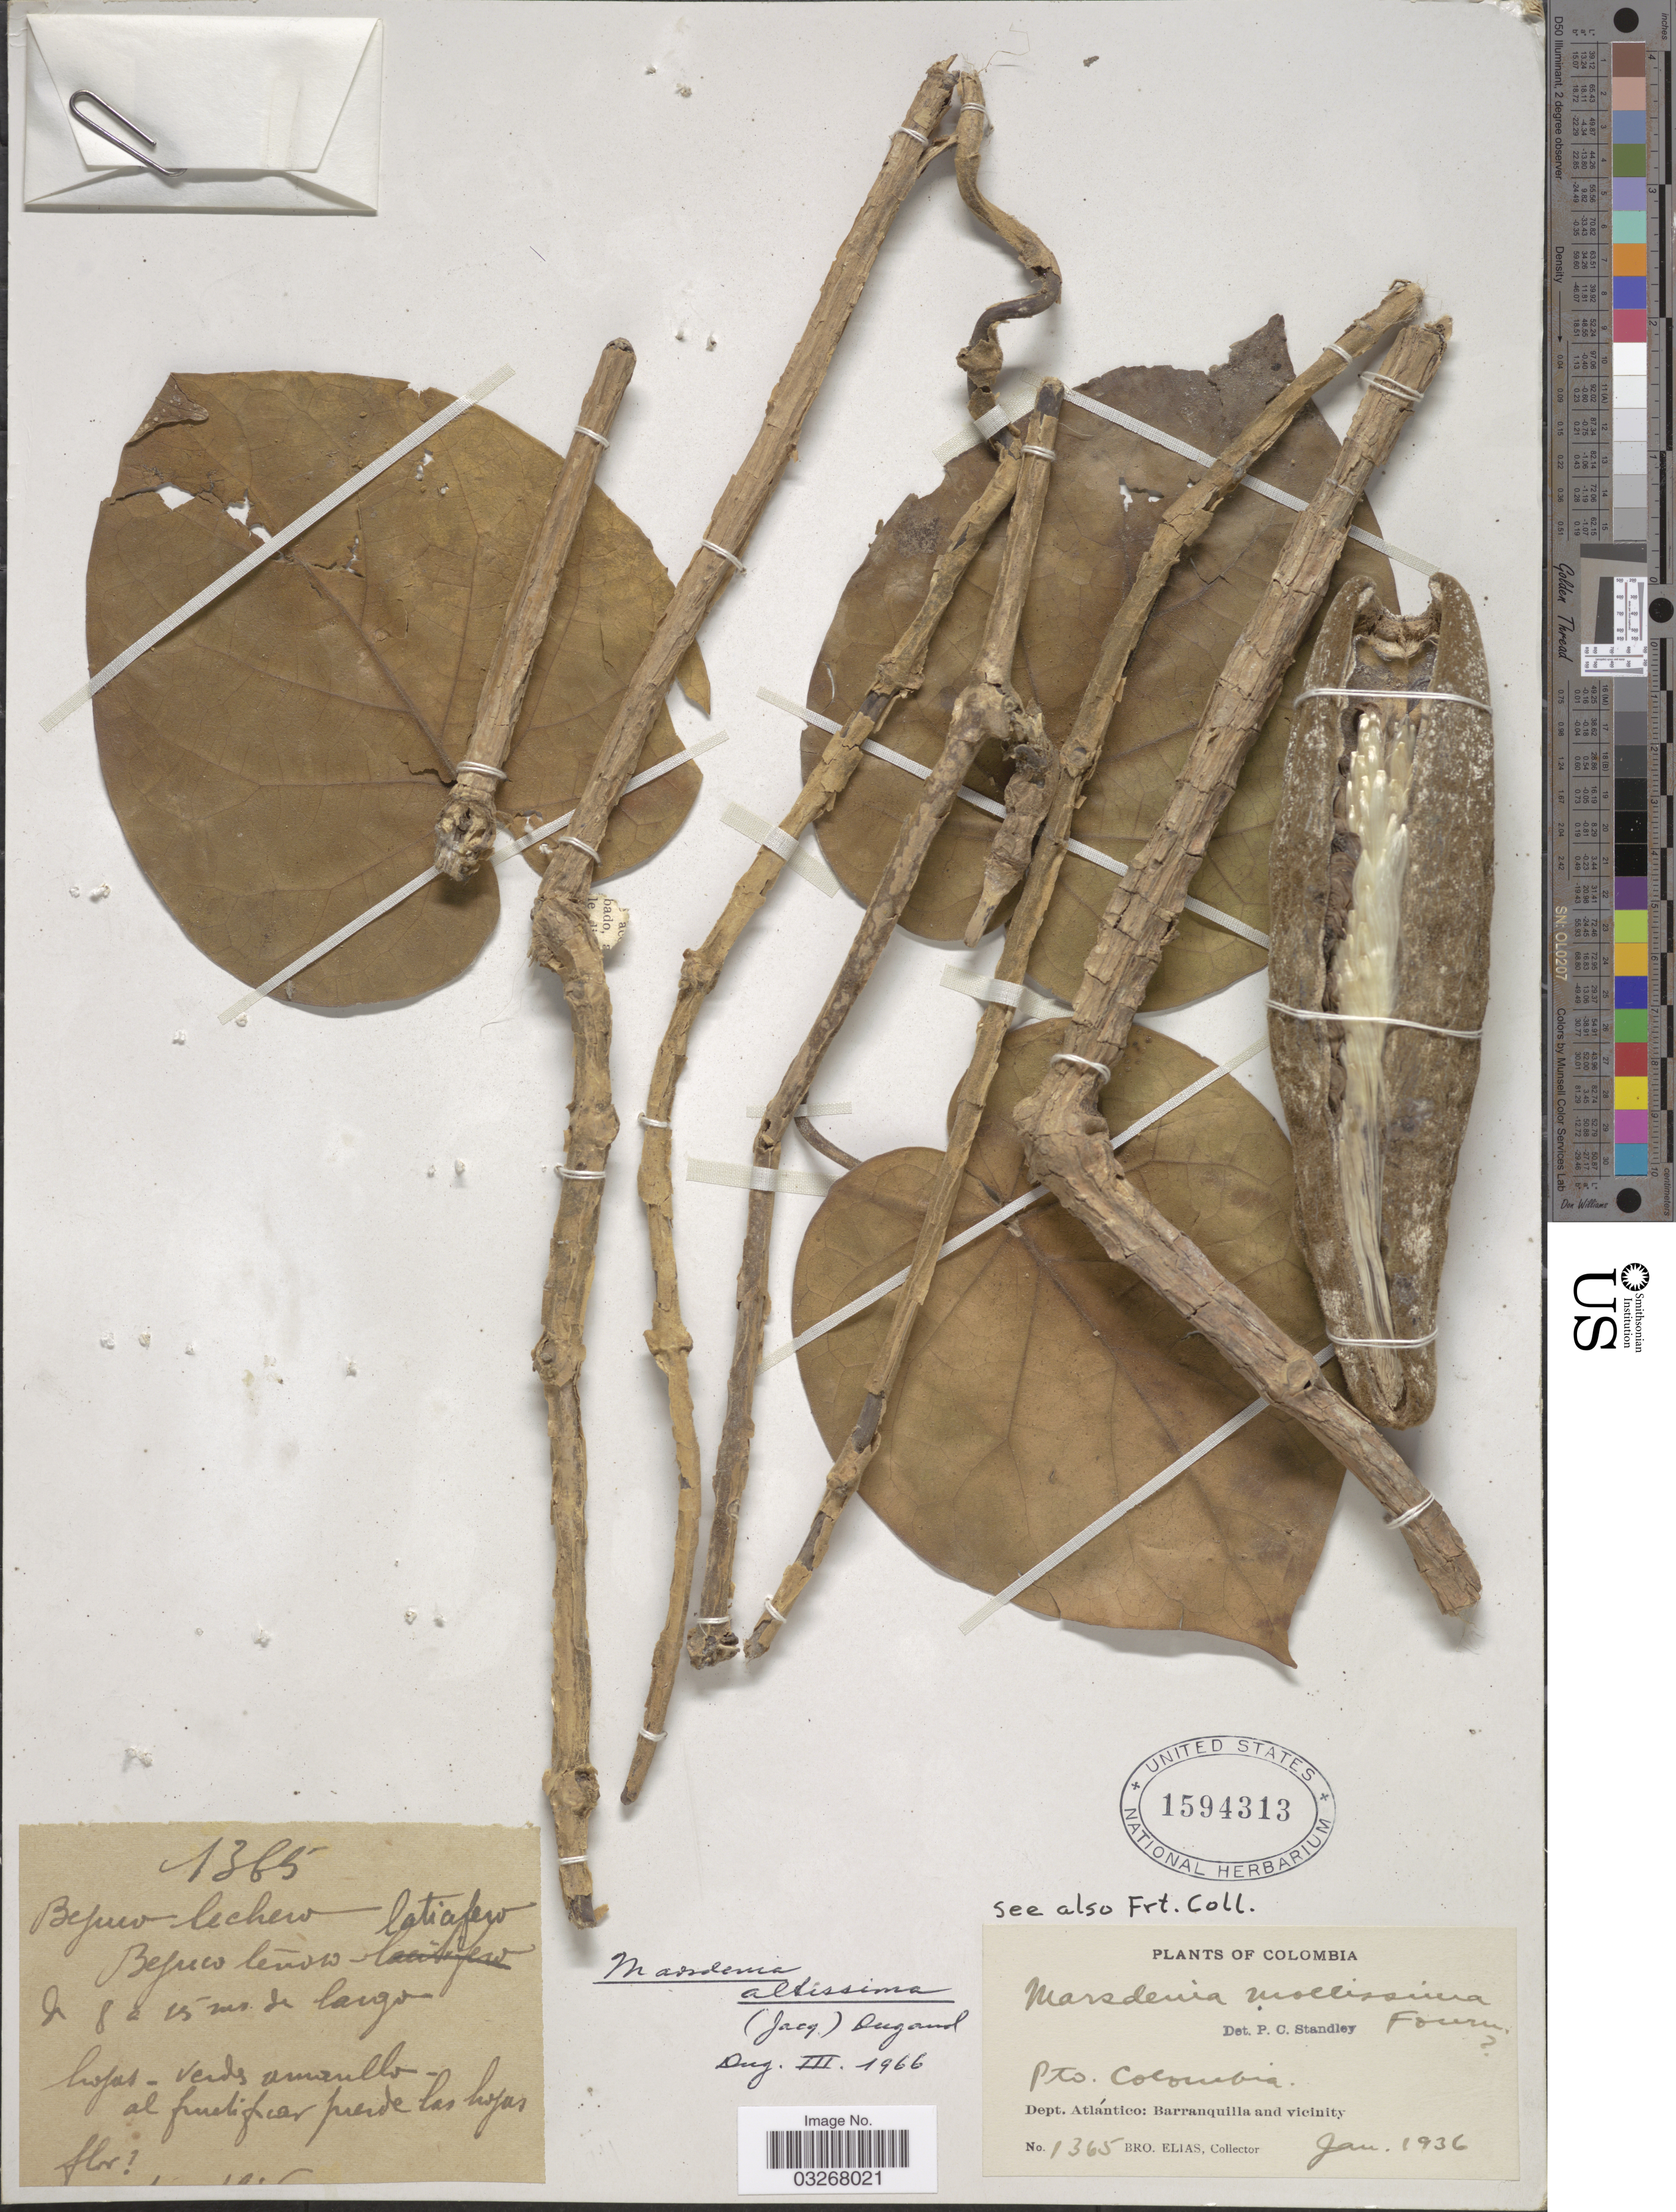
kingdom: Plantae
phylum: Tracheophyta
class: Magnoliopsida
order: Gentianales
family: Apocynaceae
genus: Marsdenia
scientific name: Marsdenia altissima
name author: (Jacq.) Dugand G.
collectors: Bro. Elias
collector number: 1365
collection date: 1936-01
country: Colombia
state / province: Atlántico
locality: Pto. Colombia, Dept. Atlántico: Barranquilla and vicinity.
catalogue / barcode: US 1594313